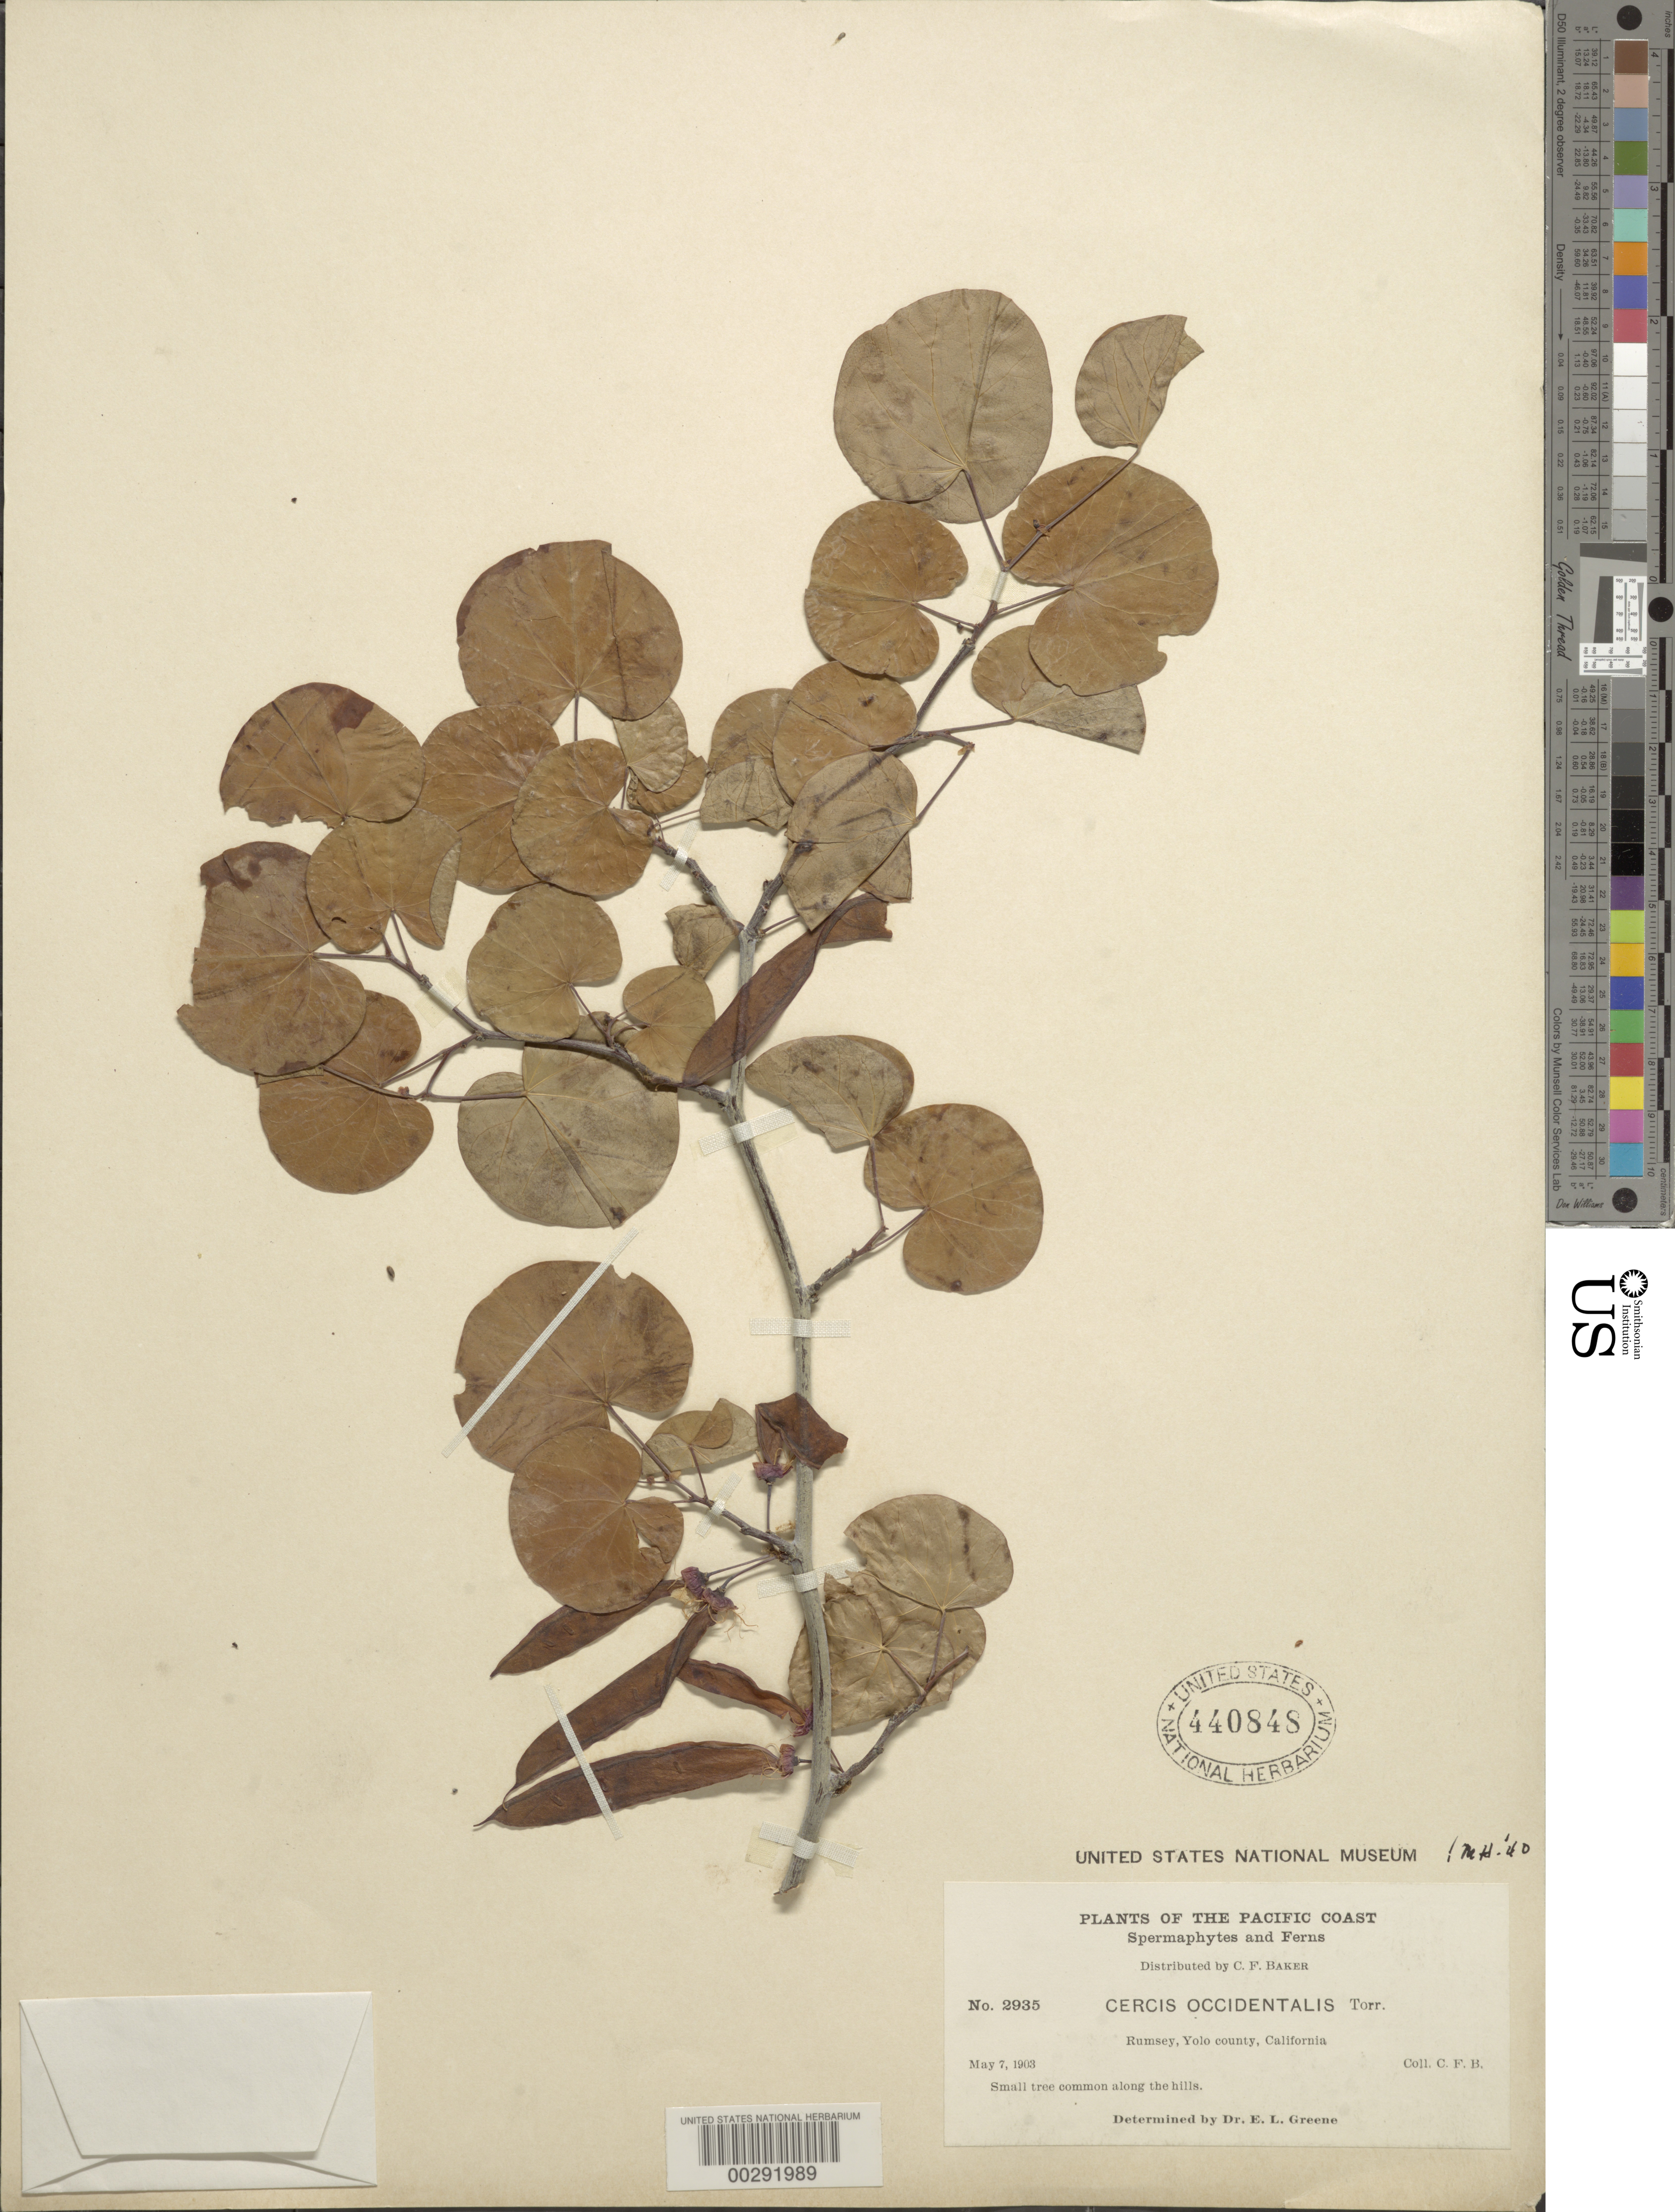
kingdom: Plantae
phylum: Tracheophyta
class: Magnoliopsida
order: Fabales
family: Fabaceae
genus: Cercis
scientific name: Cercis occidentalis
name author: Torr. ex A. Gray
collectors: C. F. Baker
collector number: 2935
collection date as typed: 07 May 1903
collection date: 1903-05-07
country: United States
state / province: California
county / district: Yolo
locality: Rumsey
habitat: Along the hills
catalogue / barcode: US 440848